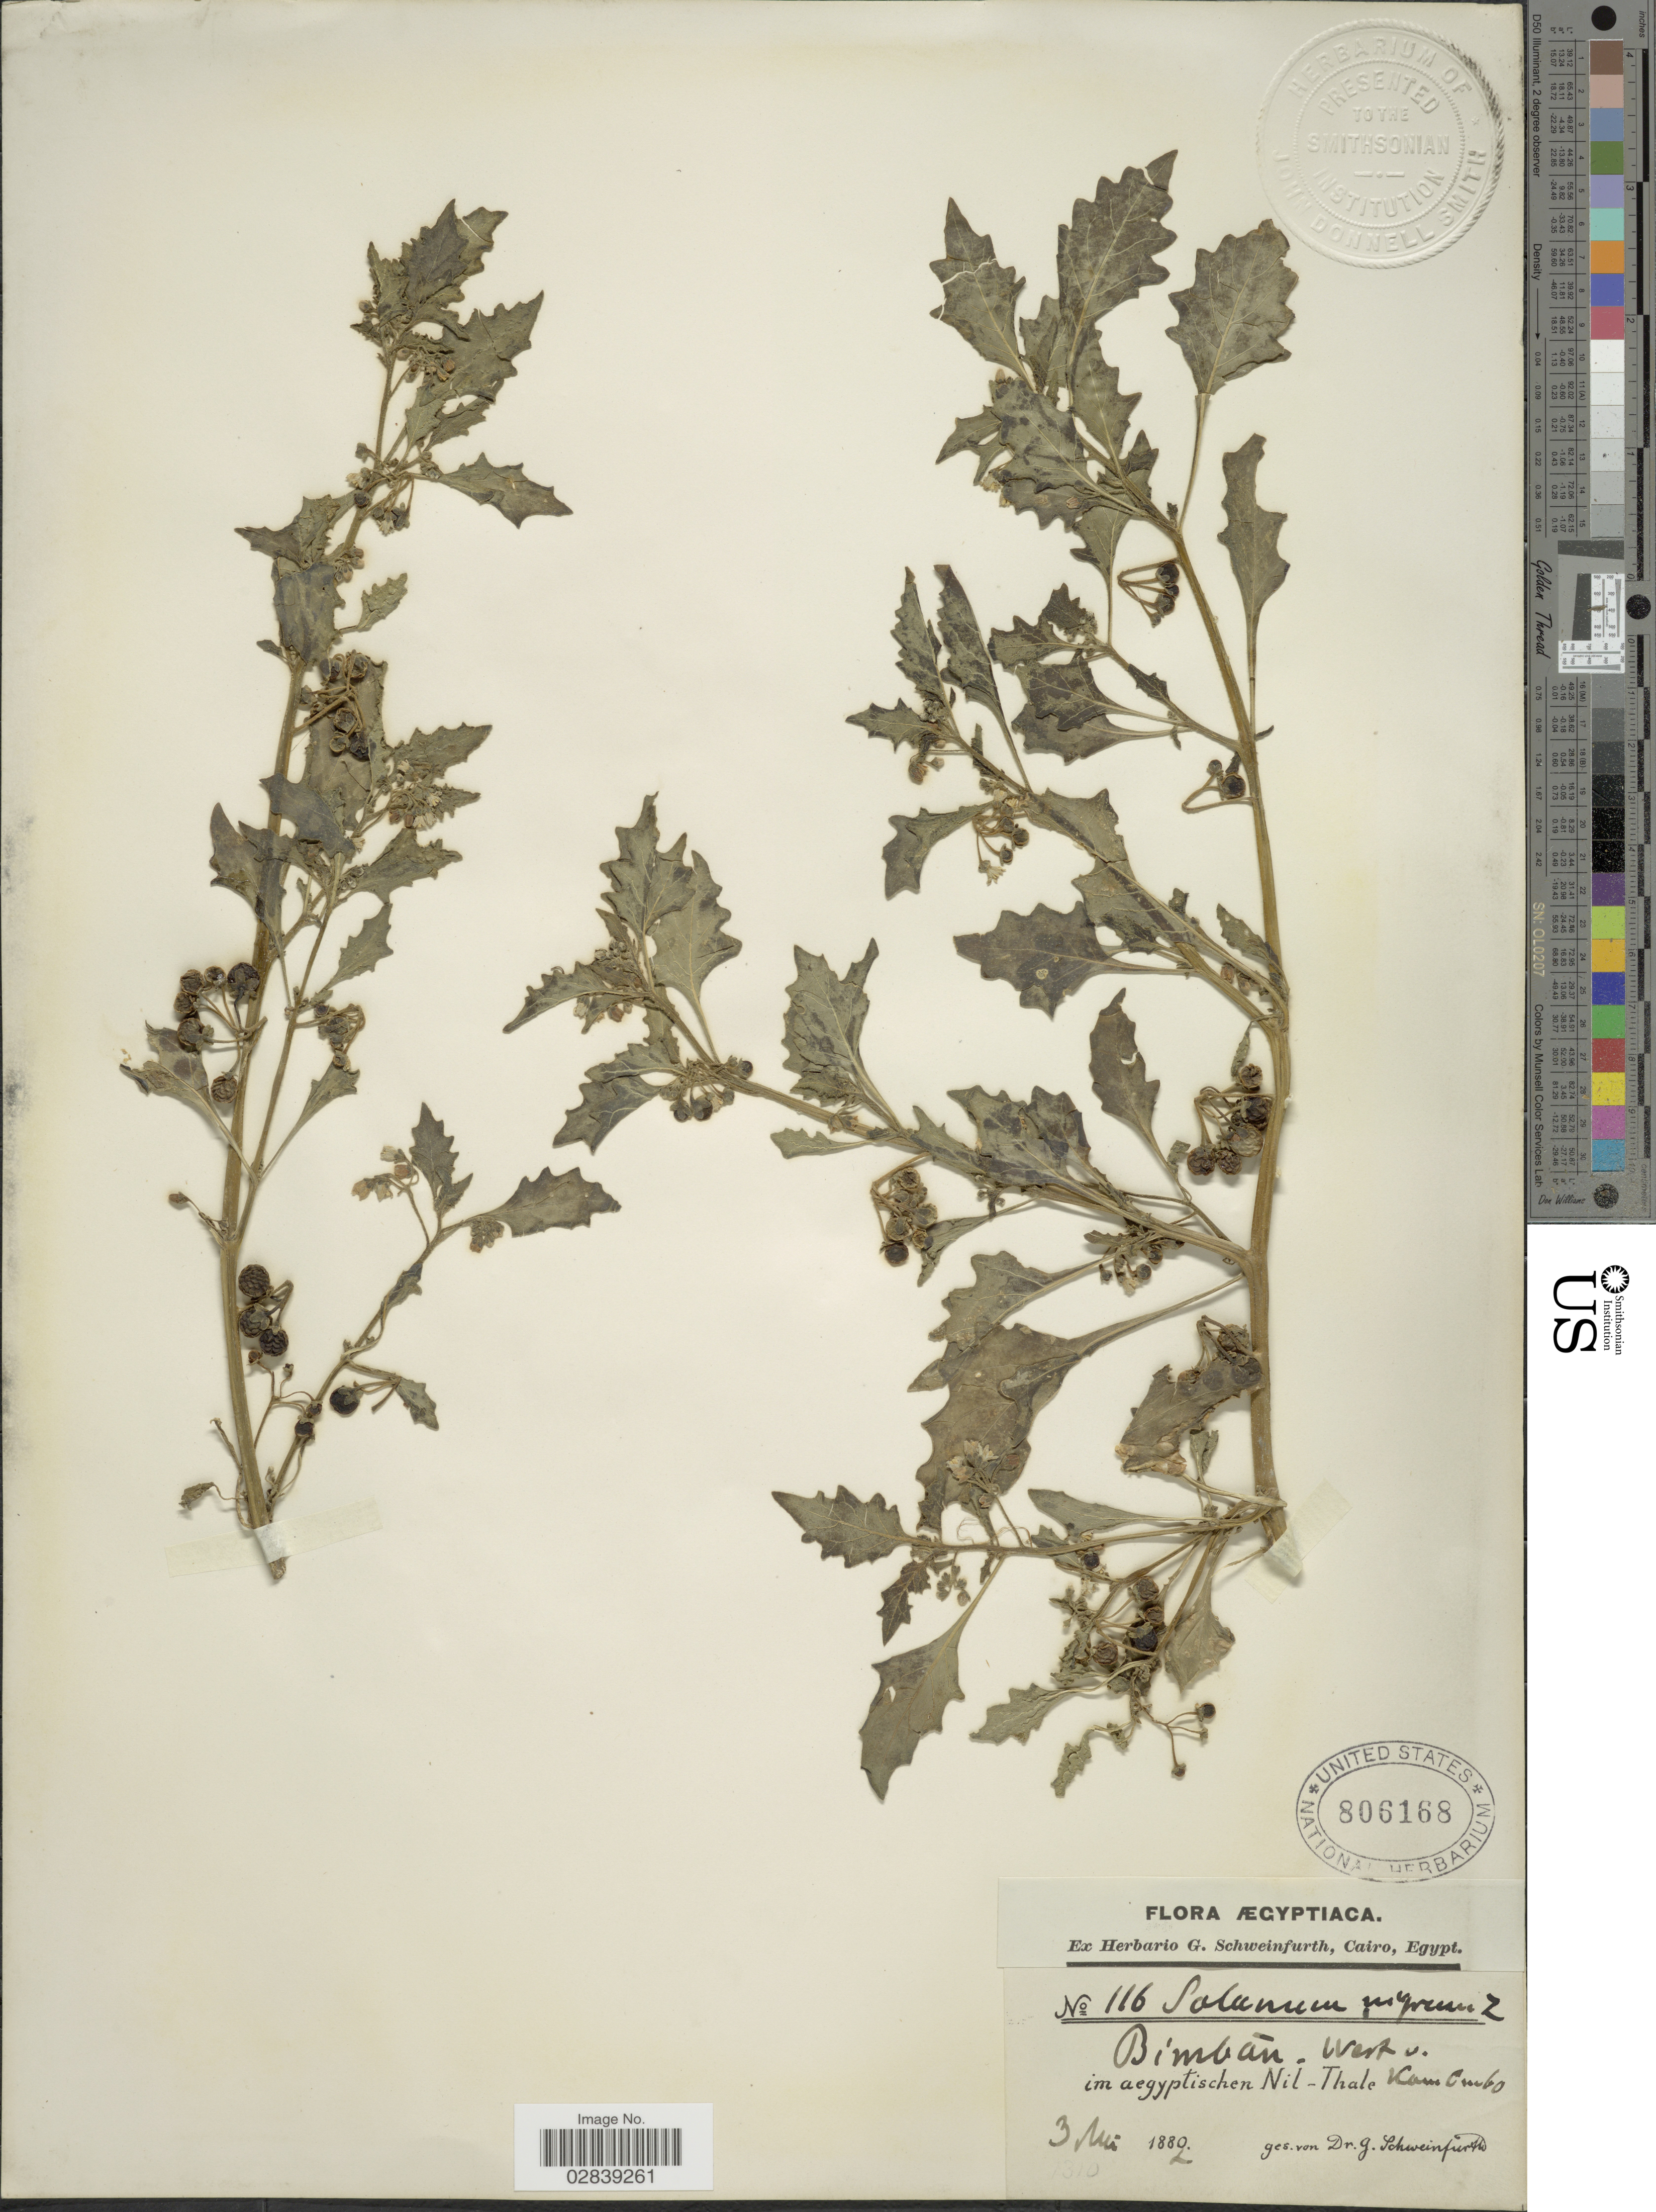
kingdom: Plantae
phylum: Tracheophyta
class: Magnoliopsida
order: Solanales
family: Solanaceae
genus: Solanum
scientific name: Solanum nigrum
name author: L.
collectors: G. A. Schweinfurth (herbarium)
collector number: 116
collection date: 1882-05-03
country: Egypt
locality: Bimban, West v. Kom Ombo, Im aegyptischen Nil-Thale.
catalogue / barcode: US 806168